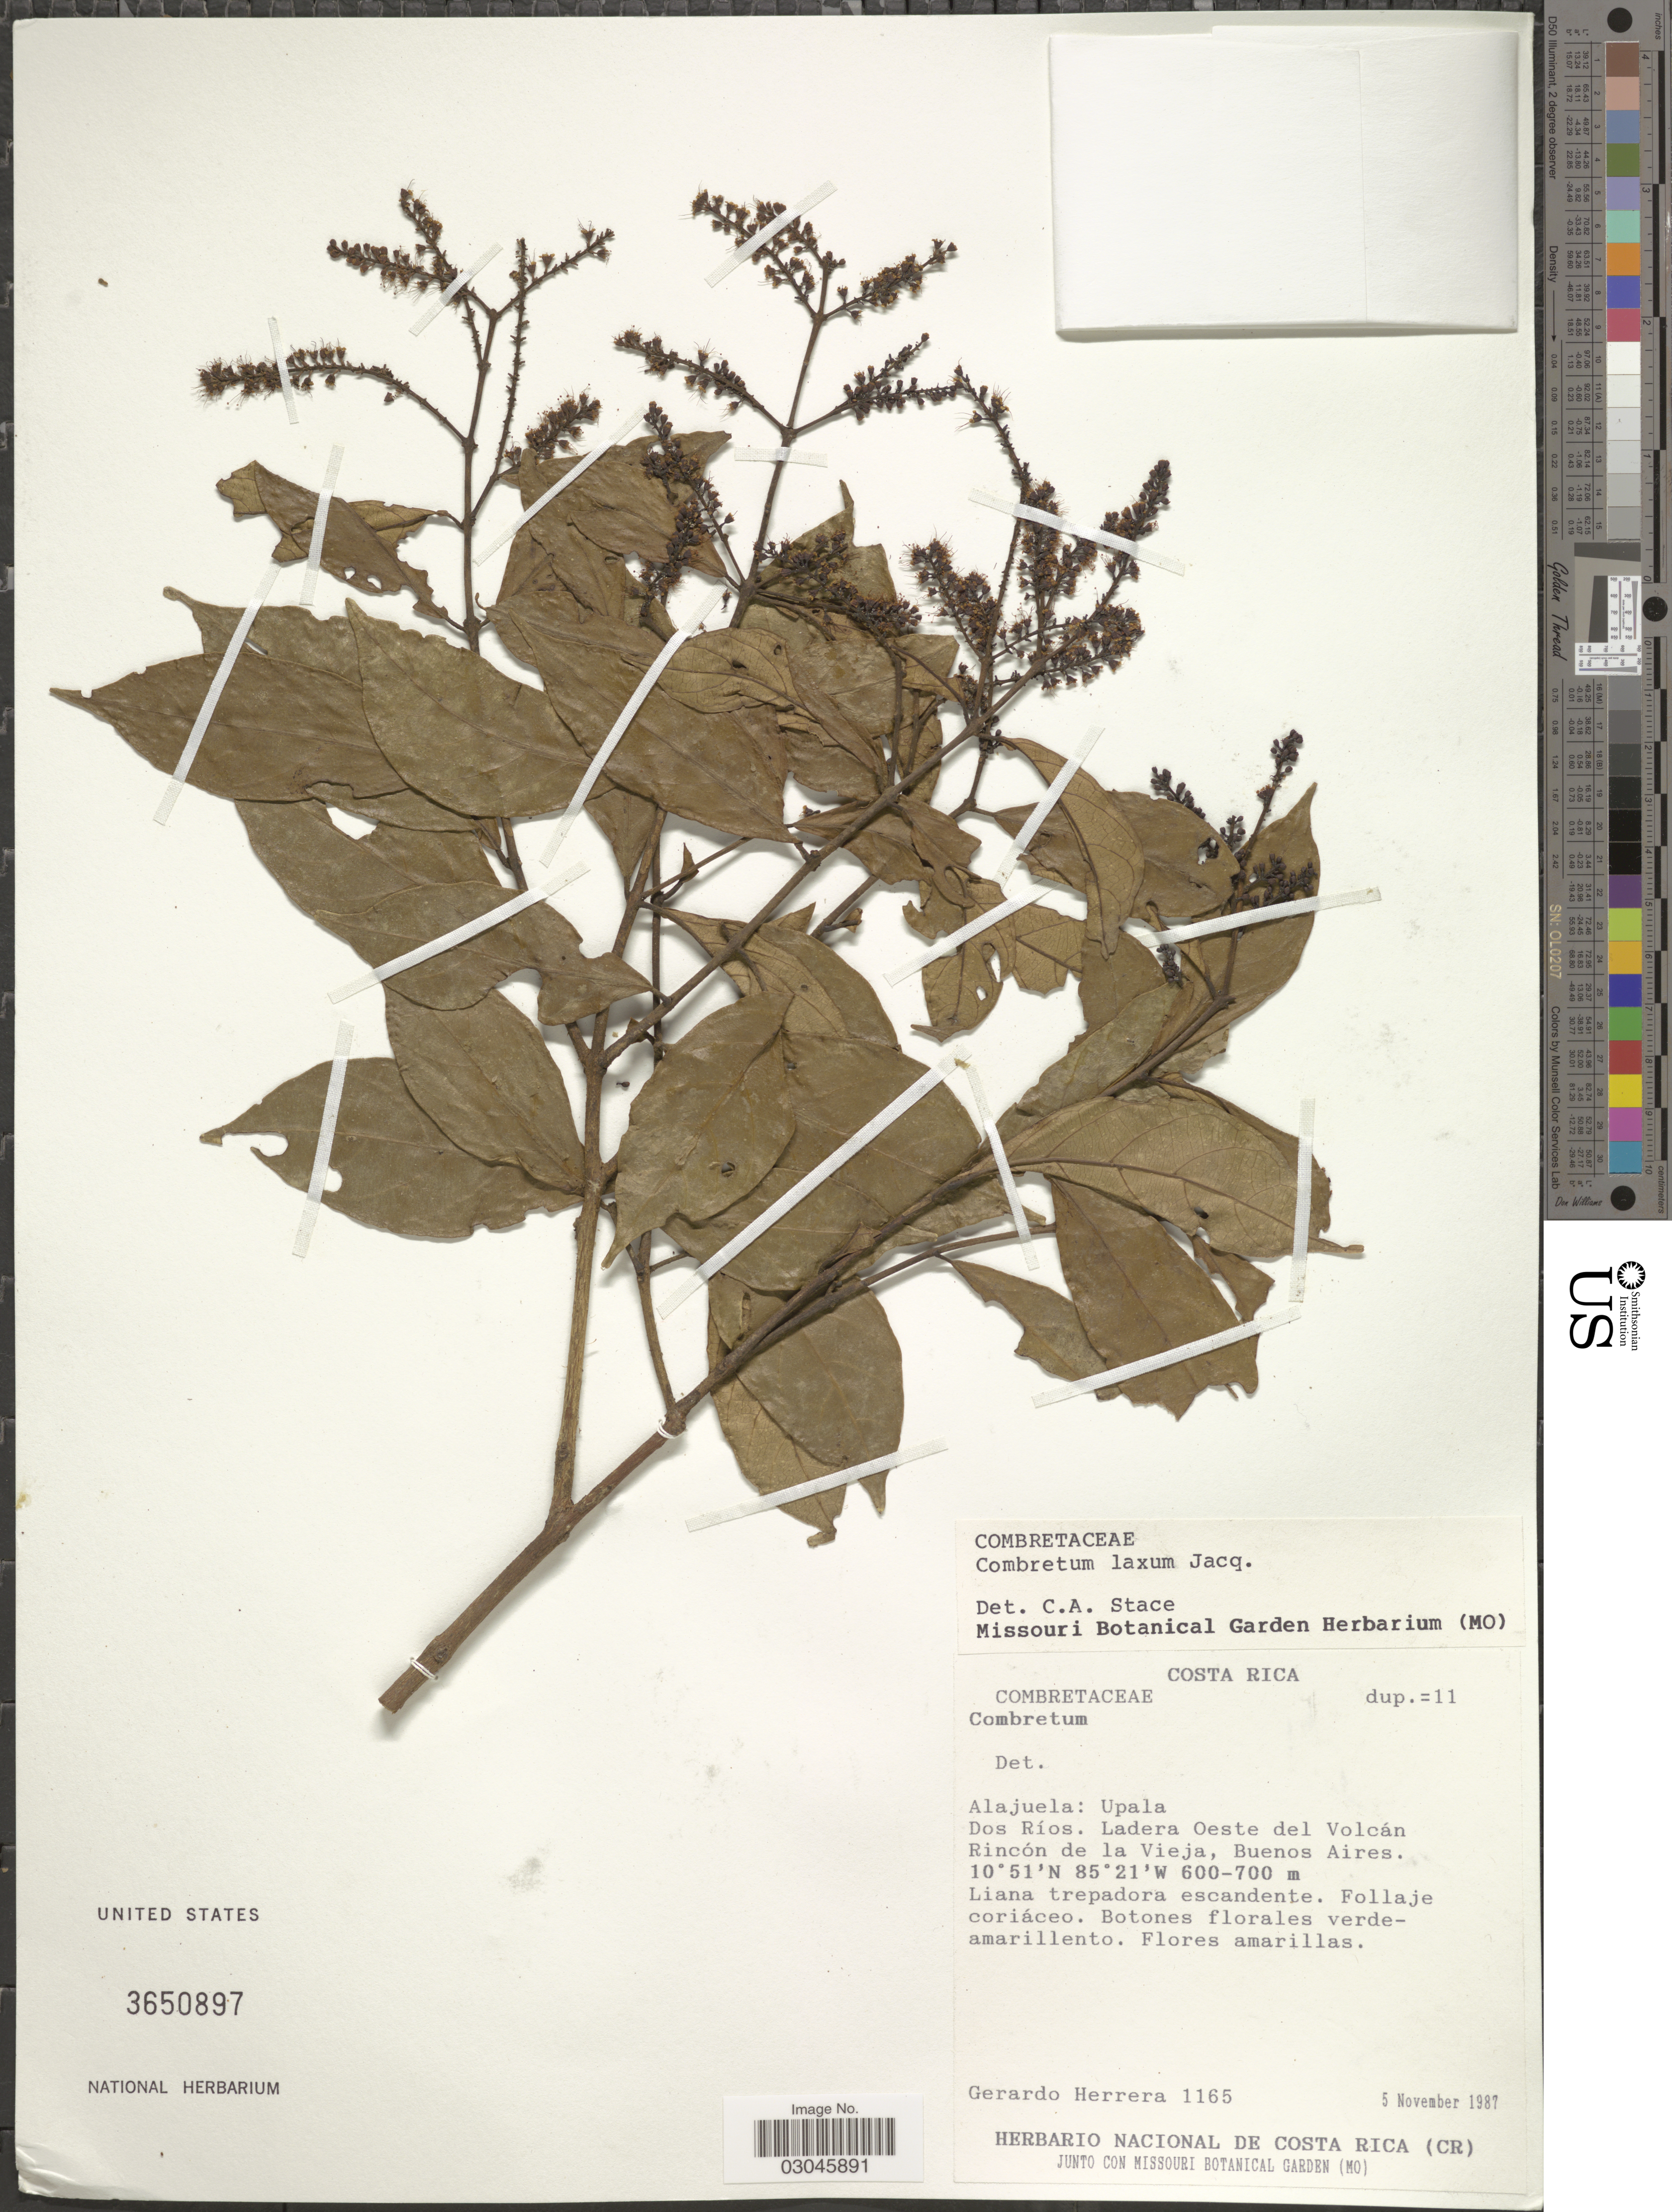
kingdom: Plantae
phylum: Tracheophyta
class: Magnoliopsida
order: Myrtales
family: Combretaceae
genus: Combretum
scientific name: Combretum laxum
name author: Jacq.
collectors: G. Herrera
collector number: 1165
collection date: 1987-11-05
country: Costa Rica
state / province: Alajuela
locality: Upala Dos Ríos. Ladera Oeste del Volcán Rincón de la Vieja, Buenos Aires.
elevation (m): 600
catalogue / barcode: US 3650897